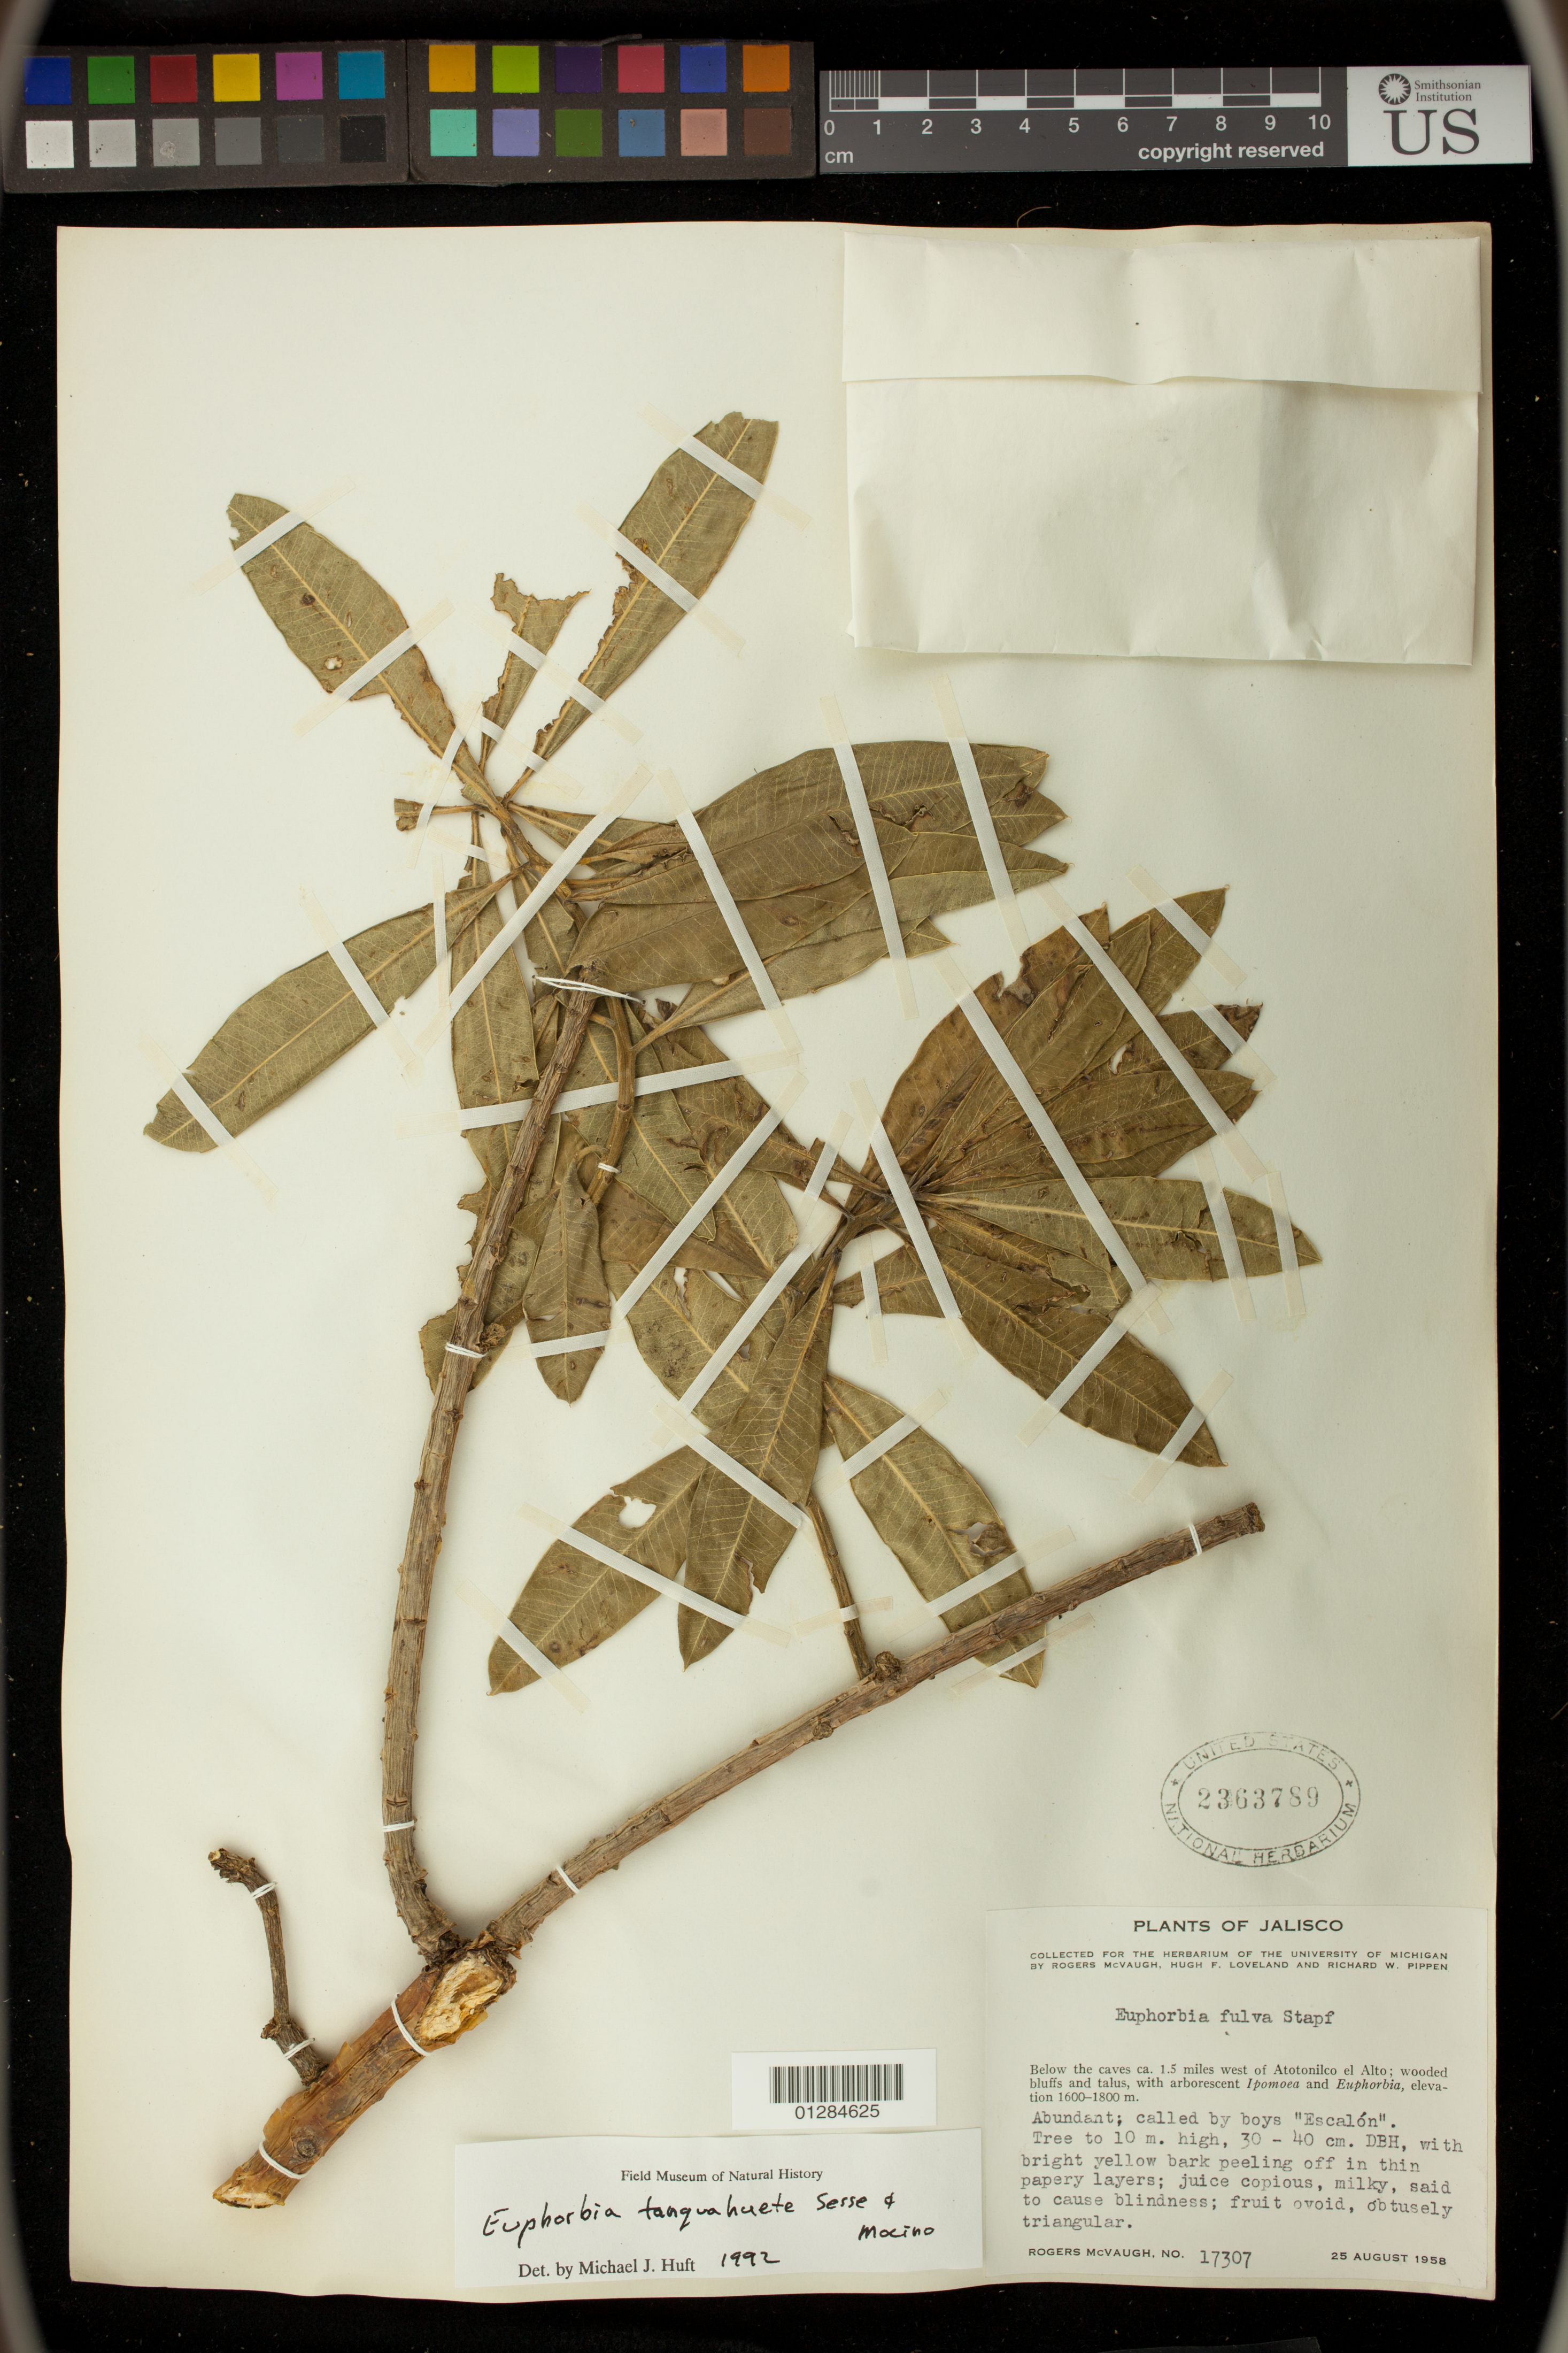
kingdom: Plantae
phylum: Tracheophyta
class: Magnoliopsida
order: Malpighiales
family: Euphorbiaceae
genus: Euphorbia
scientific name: Euphorbia tanquahuete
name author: Sessé & Moc.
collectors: R. McVaugh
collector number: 17307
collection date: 1958-08-25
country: Mexico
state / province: Jalisco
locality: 1.5 miles west of Atotonilco el Alto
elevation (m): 1600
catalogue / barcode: US 2363789